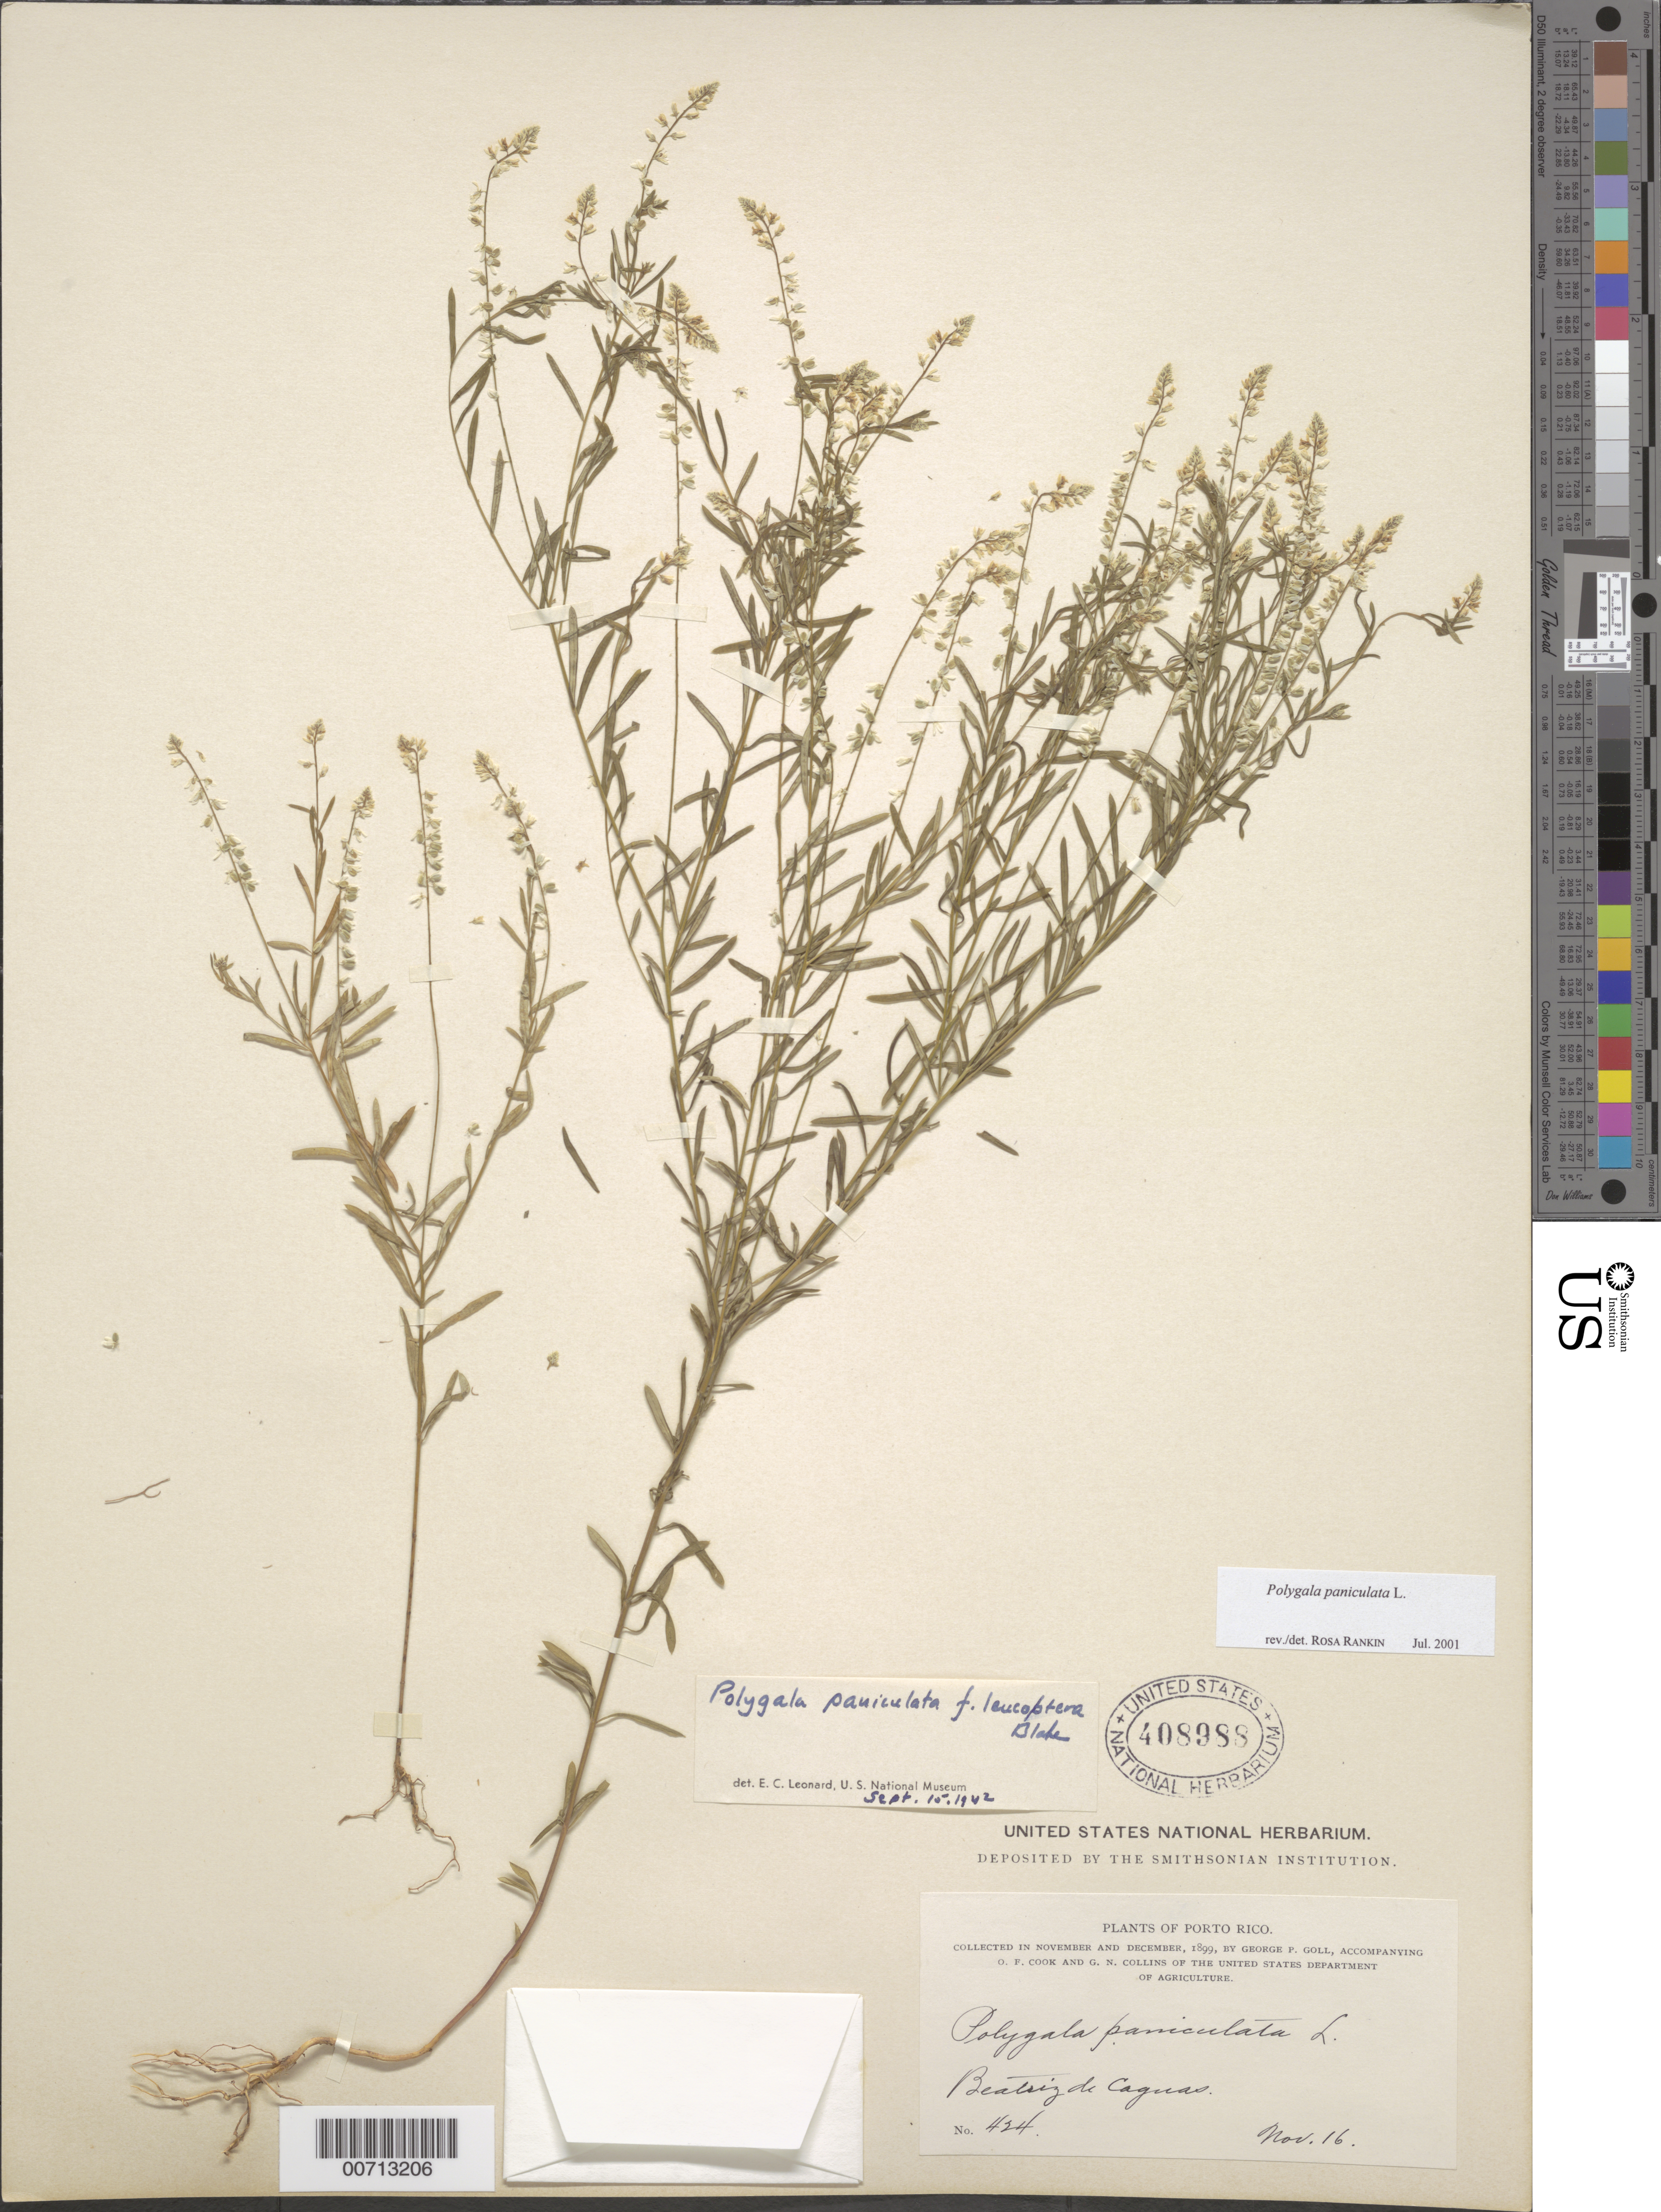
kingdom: Plantae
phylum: Tracheophyta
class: Magnoliopsida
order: Fabales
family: Polygalaceae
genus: Polygala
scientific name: Polygala paniculata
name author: L.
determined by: Rankin Rodriguez, Rosa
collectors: G. Goll, O. F. Cook & G. Collins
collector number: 424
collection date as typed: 16 Nov 1899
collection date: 1899-11-16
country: Puerto Rico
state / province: Caguas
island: Greater Antilles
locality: Beatriz de Caguas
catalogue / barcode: US 408988